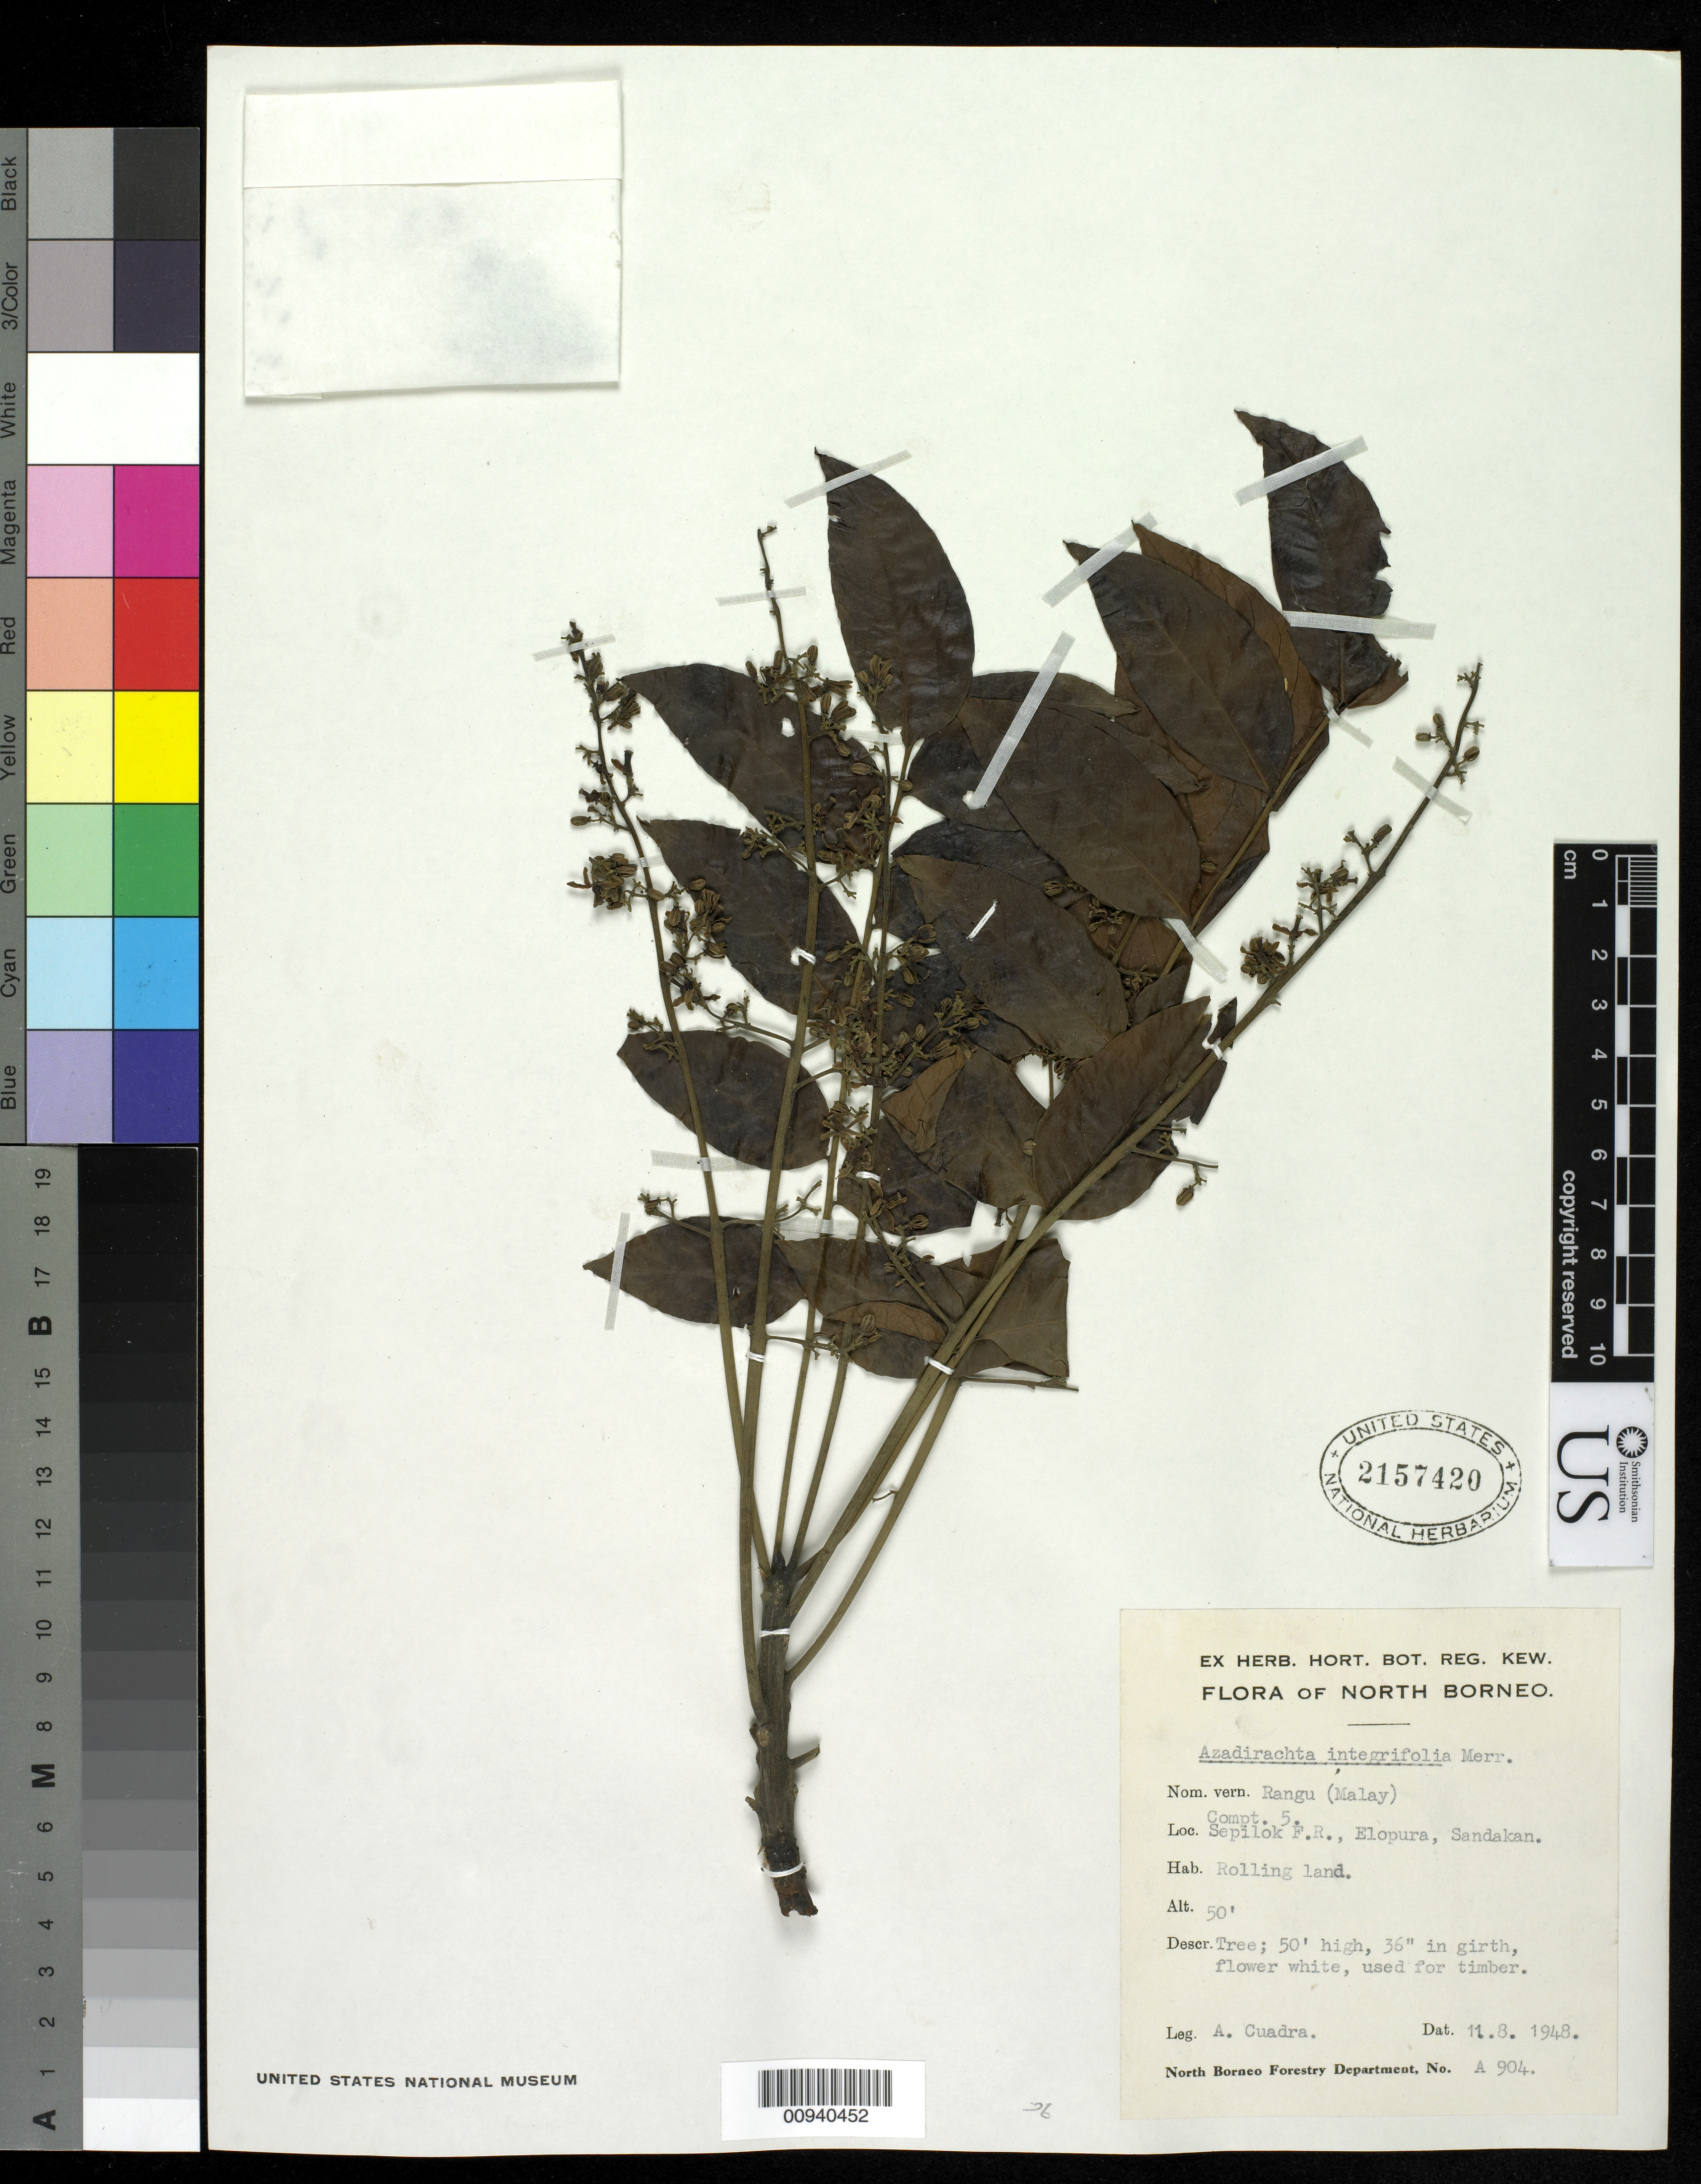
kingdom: Plantae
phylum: Tracheophyta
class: Magnoliopsida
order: Sapindales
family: Meliaceae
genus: Azadirachta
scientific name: Azadirachta integrifolia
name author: Merr.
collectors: A. Cuadra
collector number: A 904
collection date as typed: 11 Aug 1948 or 08 Nov 1948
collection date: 1948-08-11 or 1948-11-08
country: Malaysia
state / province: Sabah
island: Borneo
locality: Sepilok F.R., Elopura, Sandakan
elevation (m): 15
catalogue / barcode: US 2157420